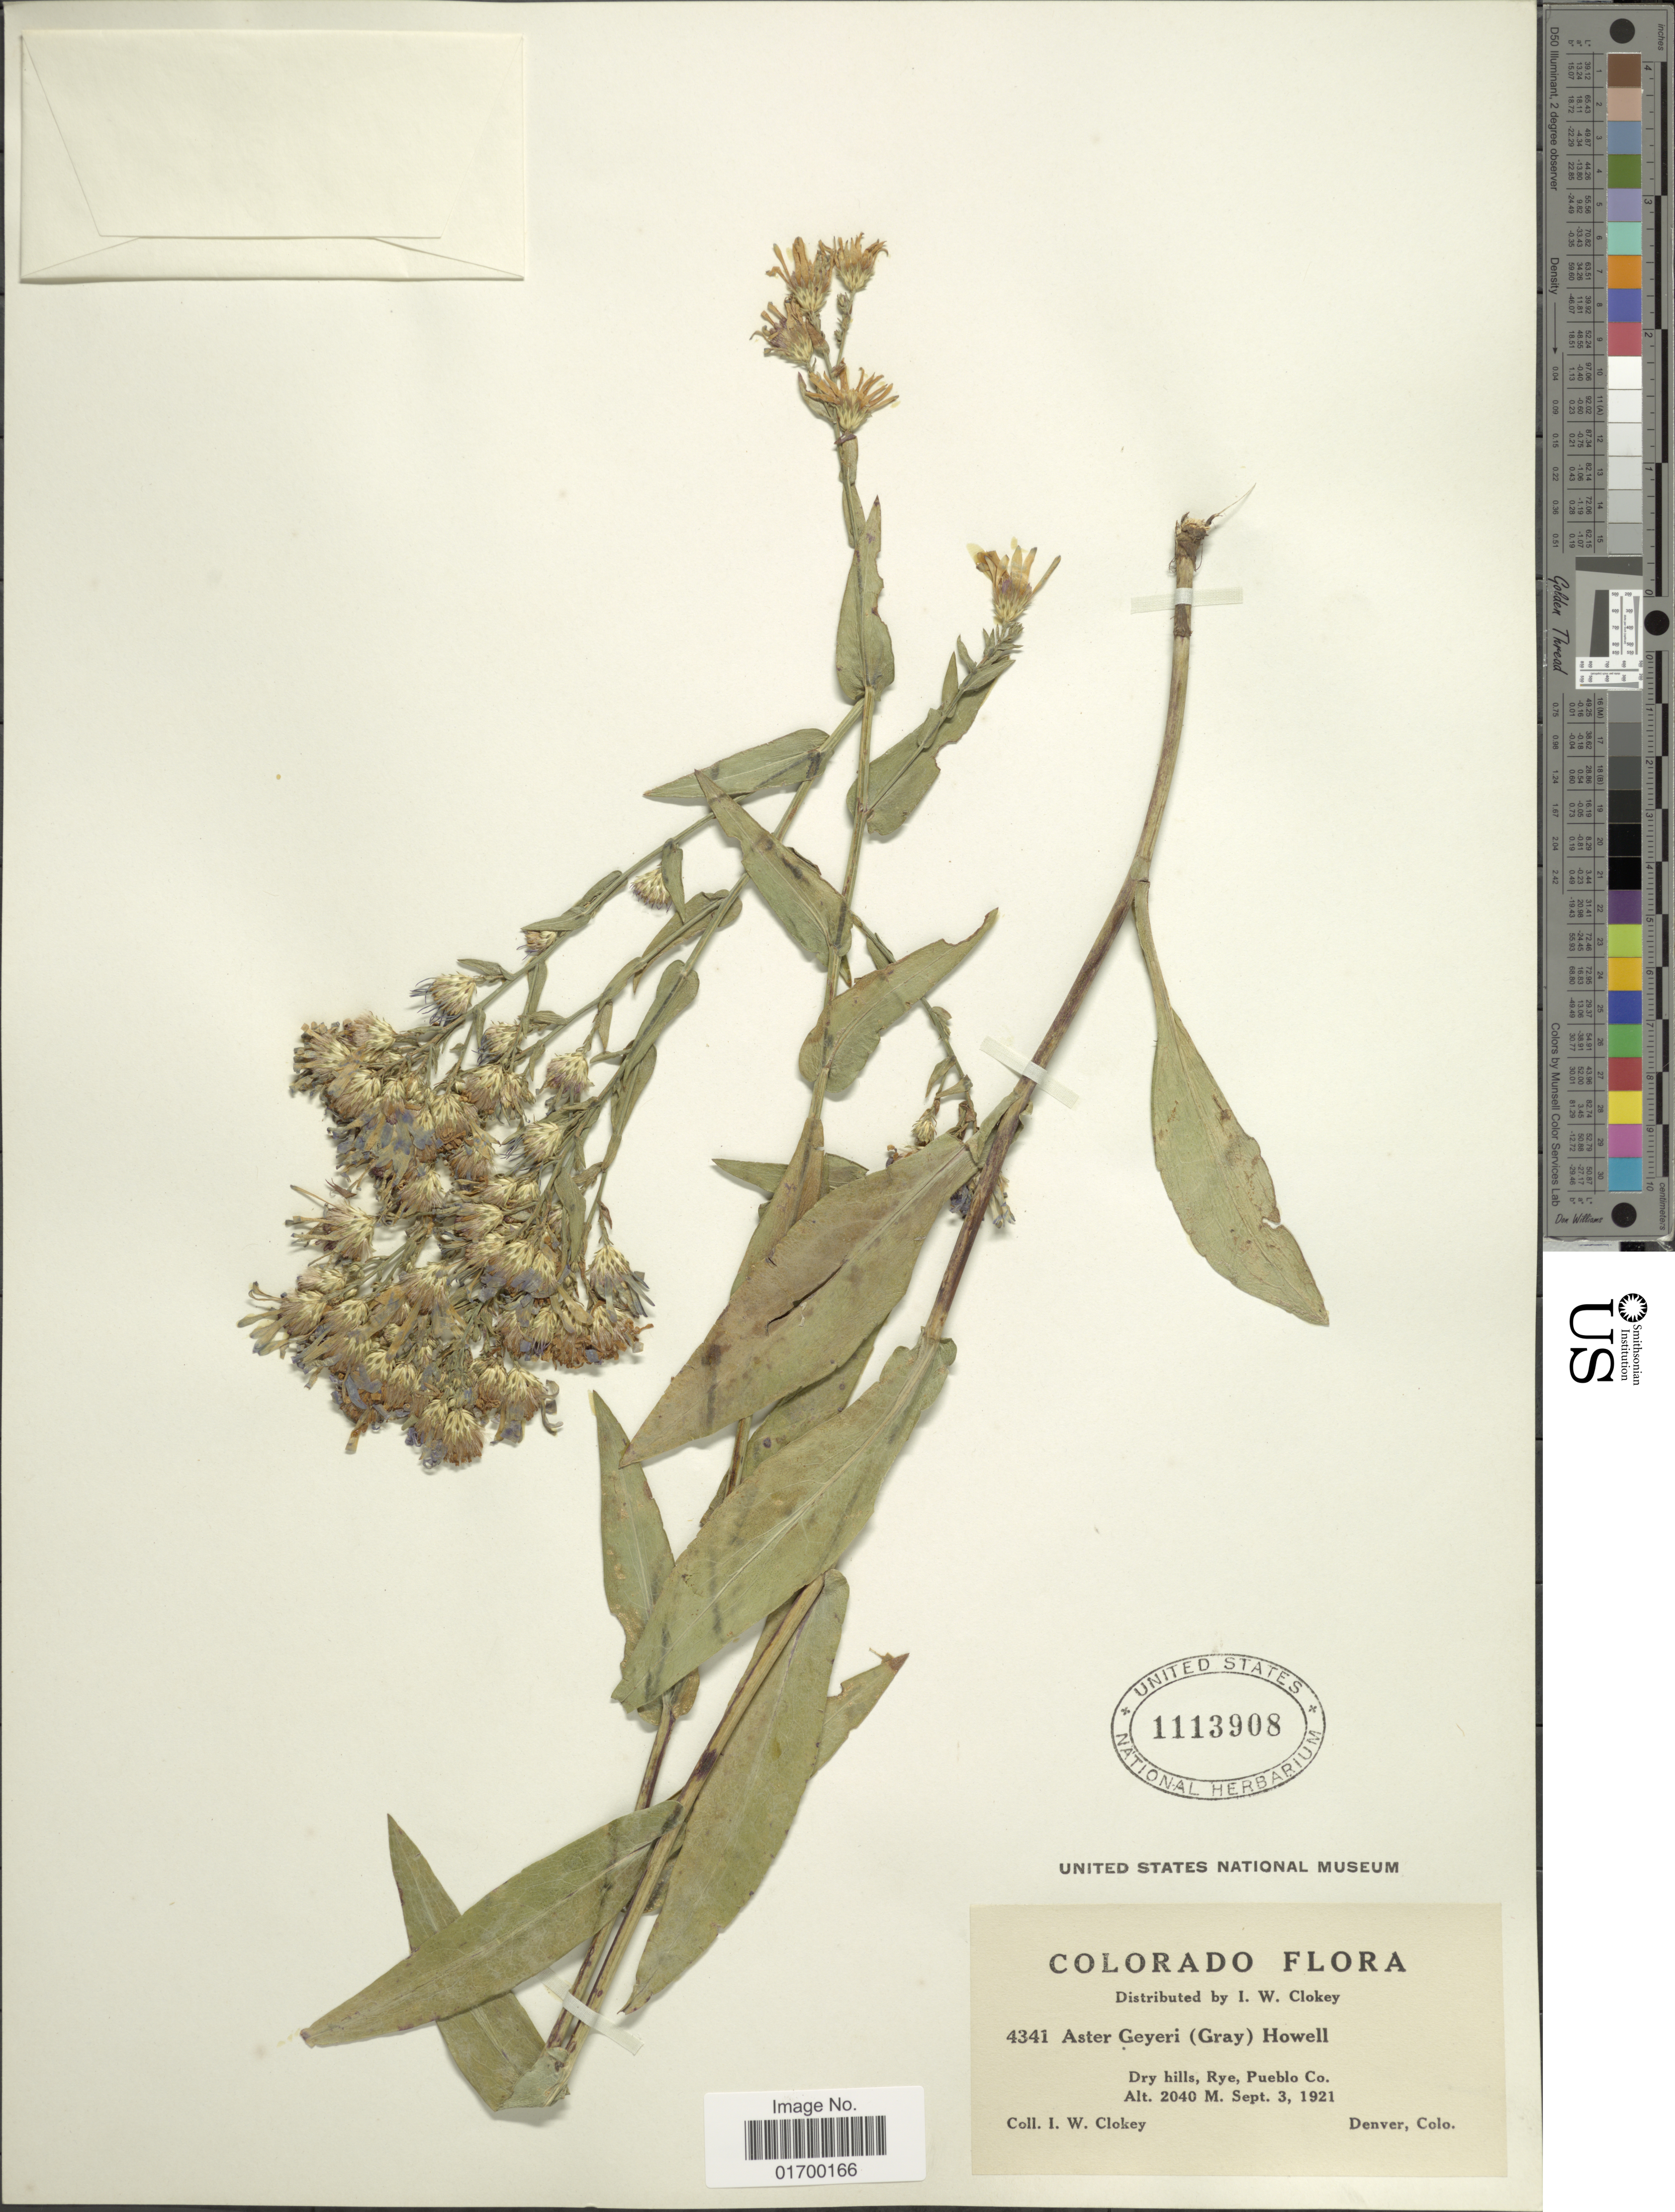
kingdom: Plantae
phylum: Tracheophyta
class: Magnoliopsida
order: Asterales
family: Asteraceae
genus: Symphyotrichum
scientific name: Symphyotrichum laeve var. geyeri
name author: (A. Gray) G.L. Nesom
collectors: I. W. Clokey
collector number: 4341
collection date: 1921-09-03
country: United States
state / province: Colorado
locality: Dry hills, Rye, Pueblo Co., Denver, Colo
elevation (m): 2040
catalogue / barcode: US 1113908